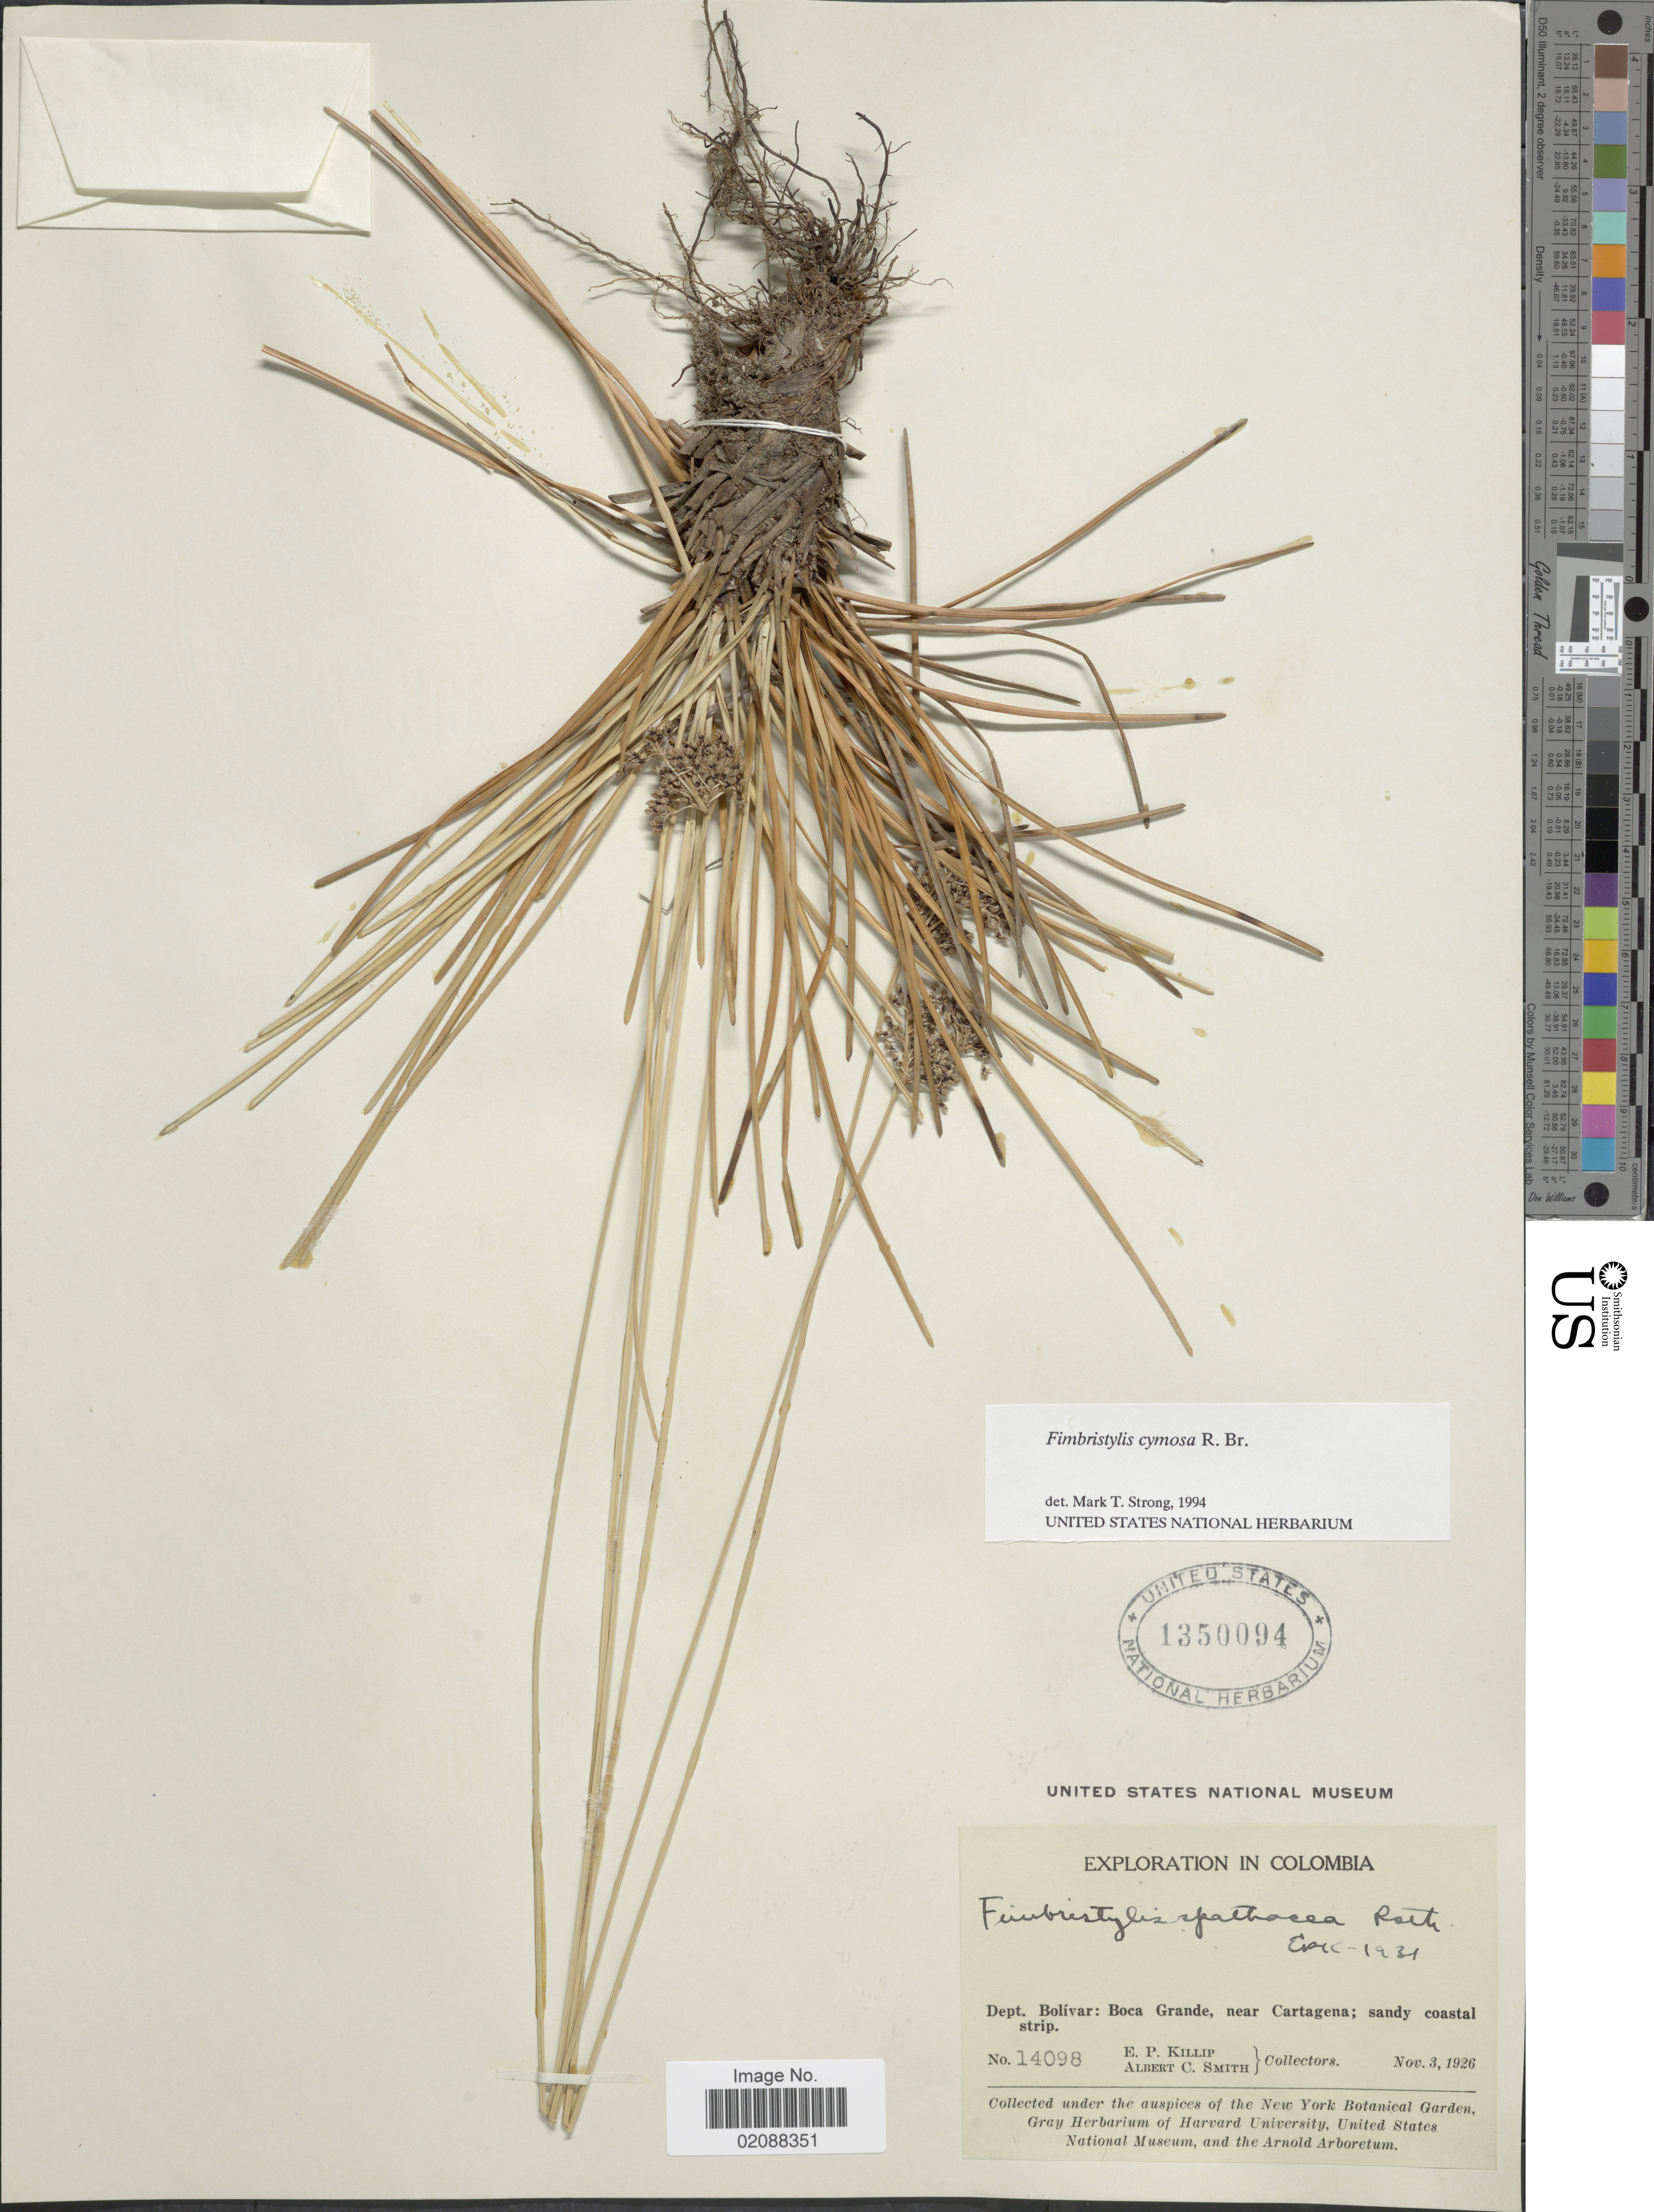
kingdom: Plantae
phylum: Tracheophyta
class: Liliopsida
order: Poales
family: Cyperaceae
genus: Fimbristylis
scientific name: Fimbristylis cymosa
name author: R. Br.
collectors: E. P. Killip & A. C. Smith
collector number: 14098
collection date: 1926-11-03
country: Colombia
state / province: Bolívar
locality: Boca Grande, near Cartagena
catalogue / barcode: US 1350094